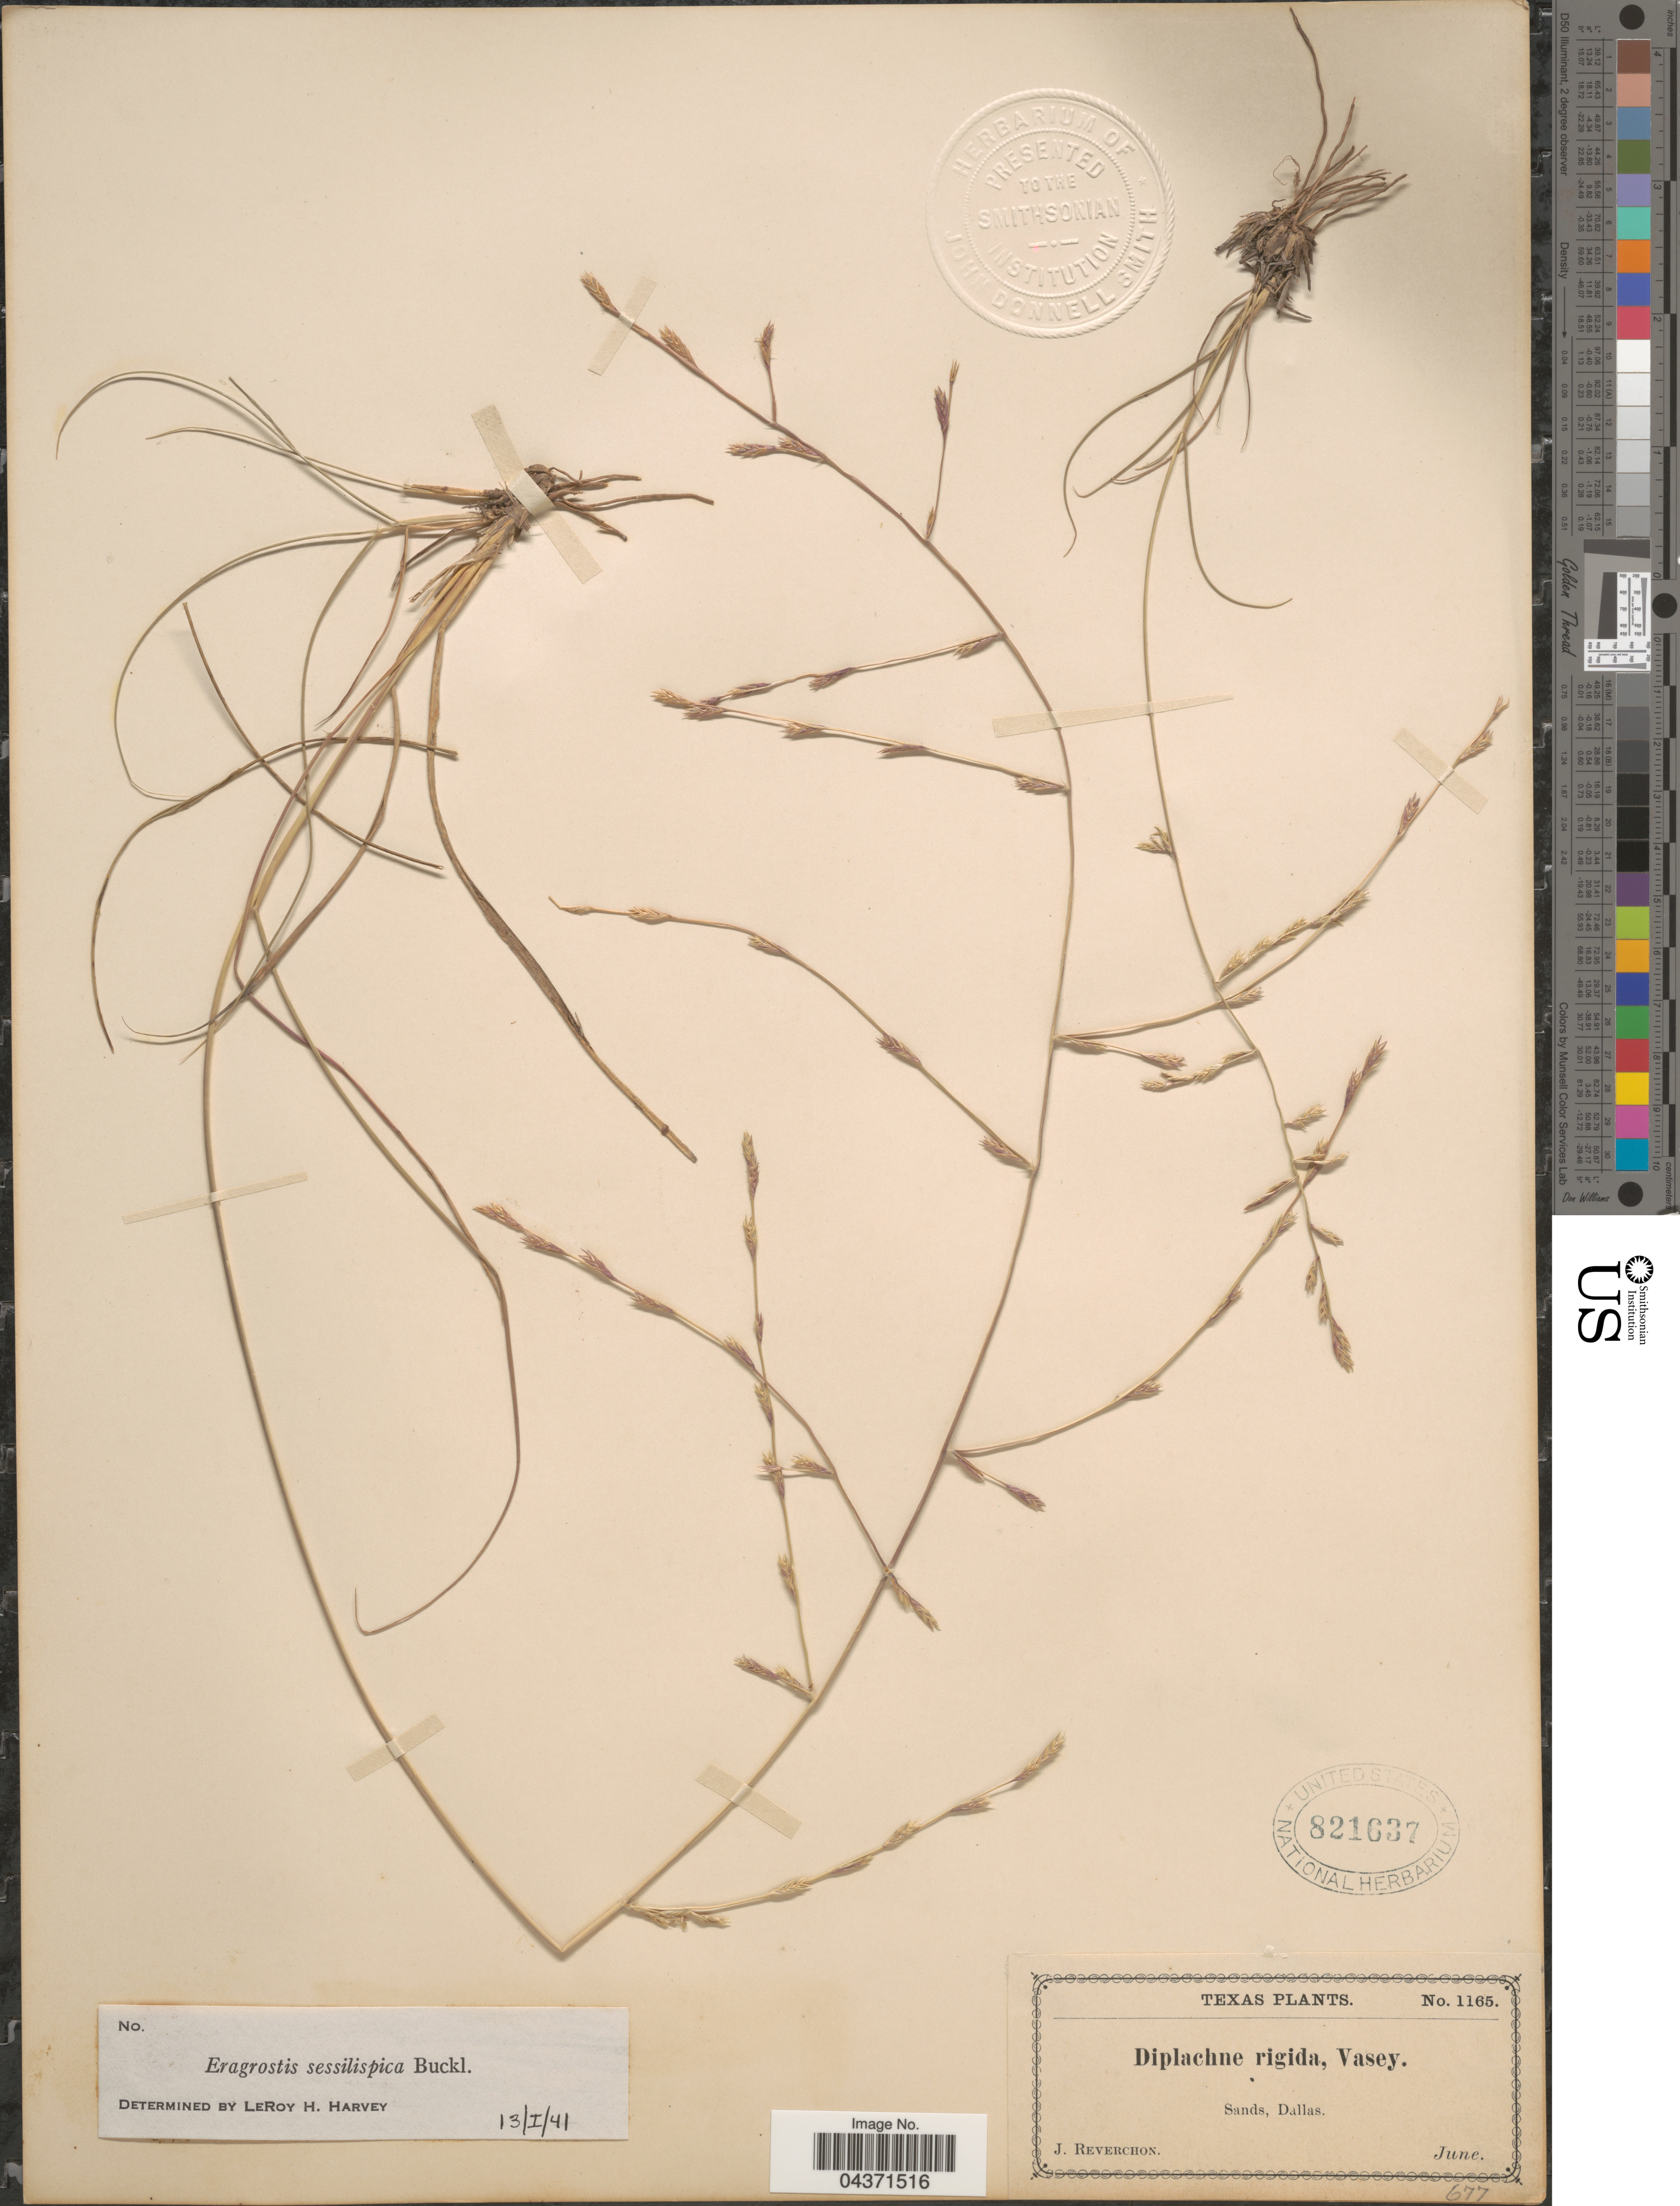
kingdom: Plantae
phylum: Tracheophyta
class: Liliopsida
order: Poales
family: Poaceae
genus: Eragrostis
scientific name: Eragrostis sessilispica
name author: Buckley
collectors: J. Reverchon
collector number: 1165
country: United States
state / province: Texas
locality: Dallas.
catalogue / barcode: US 821637